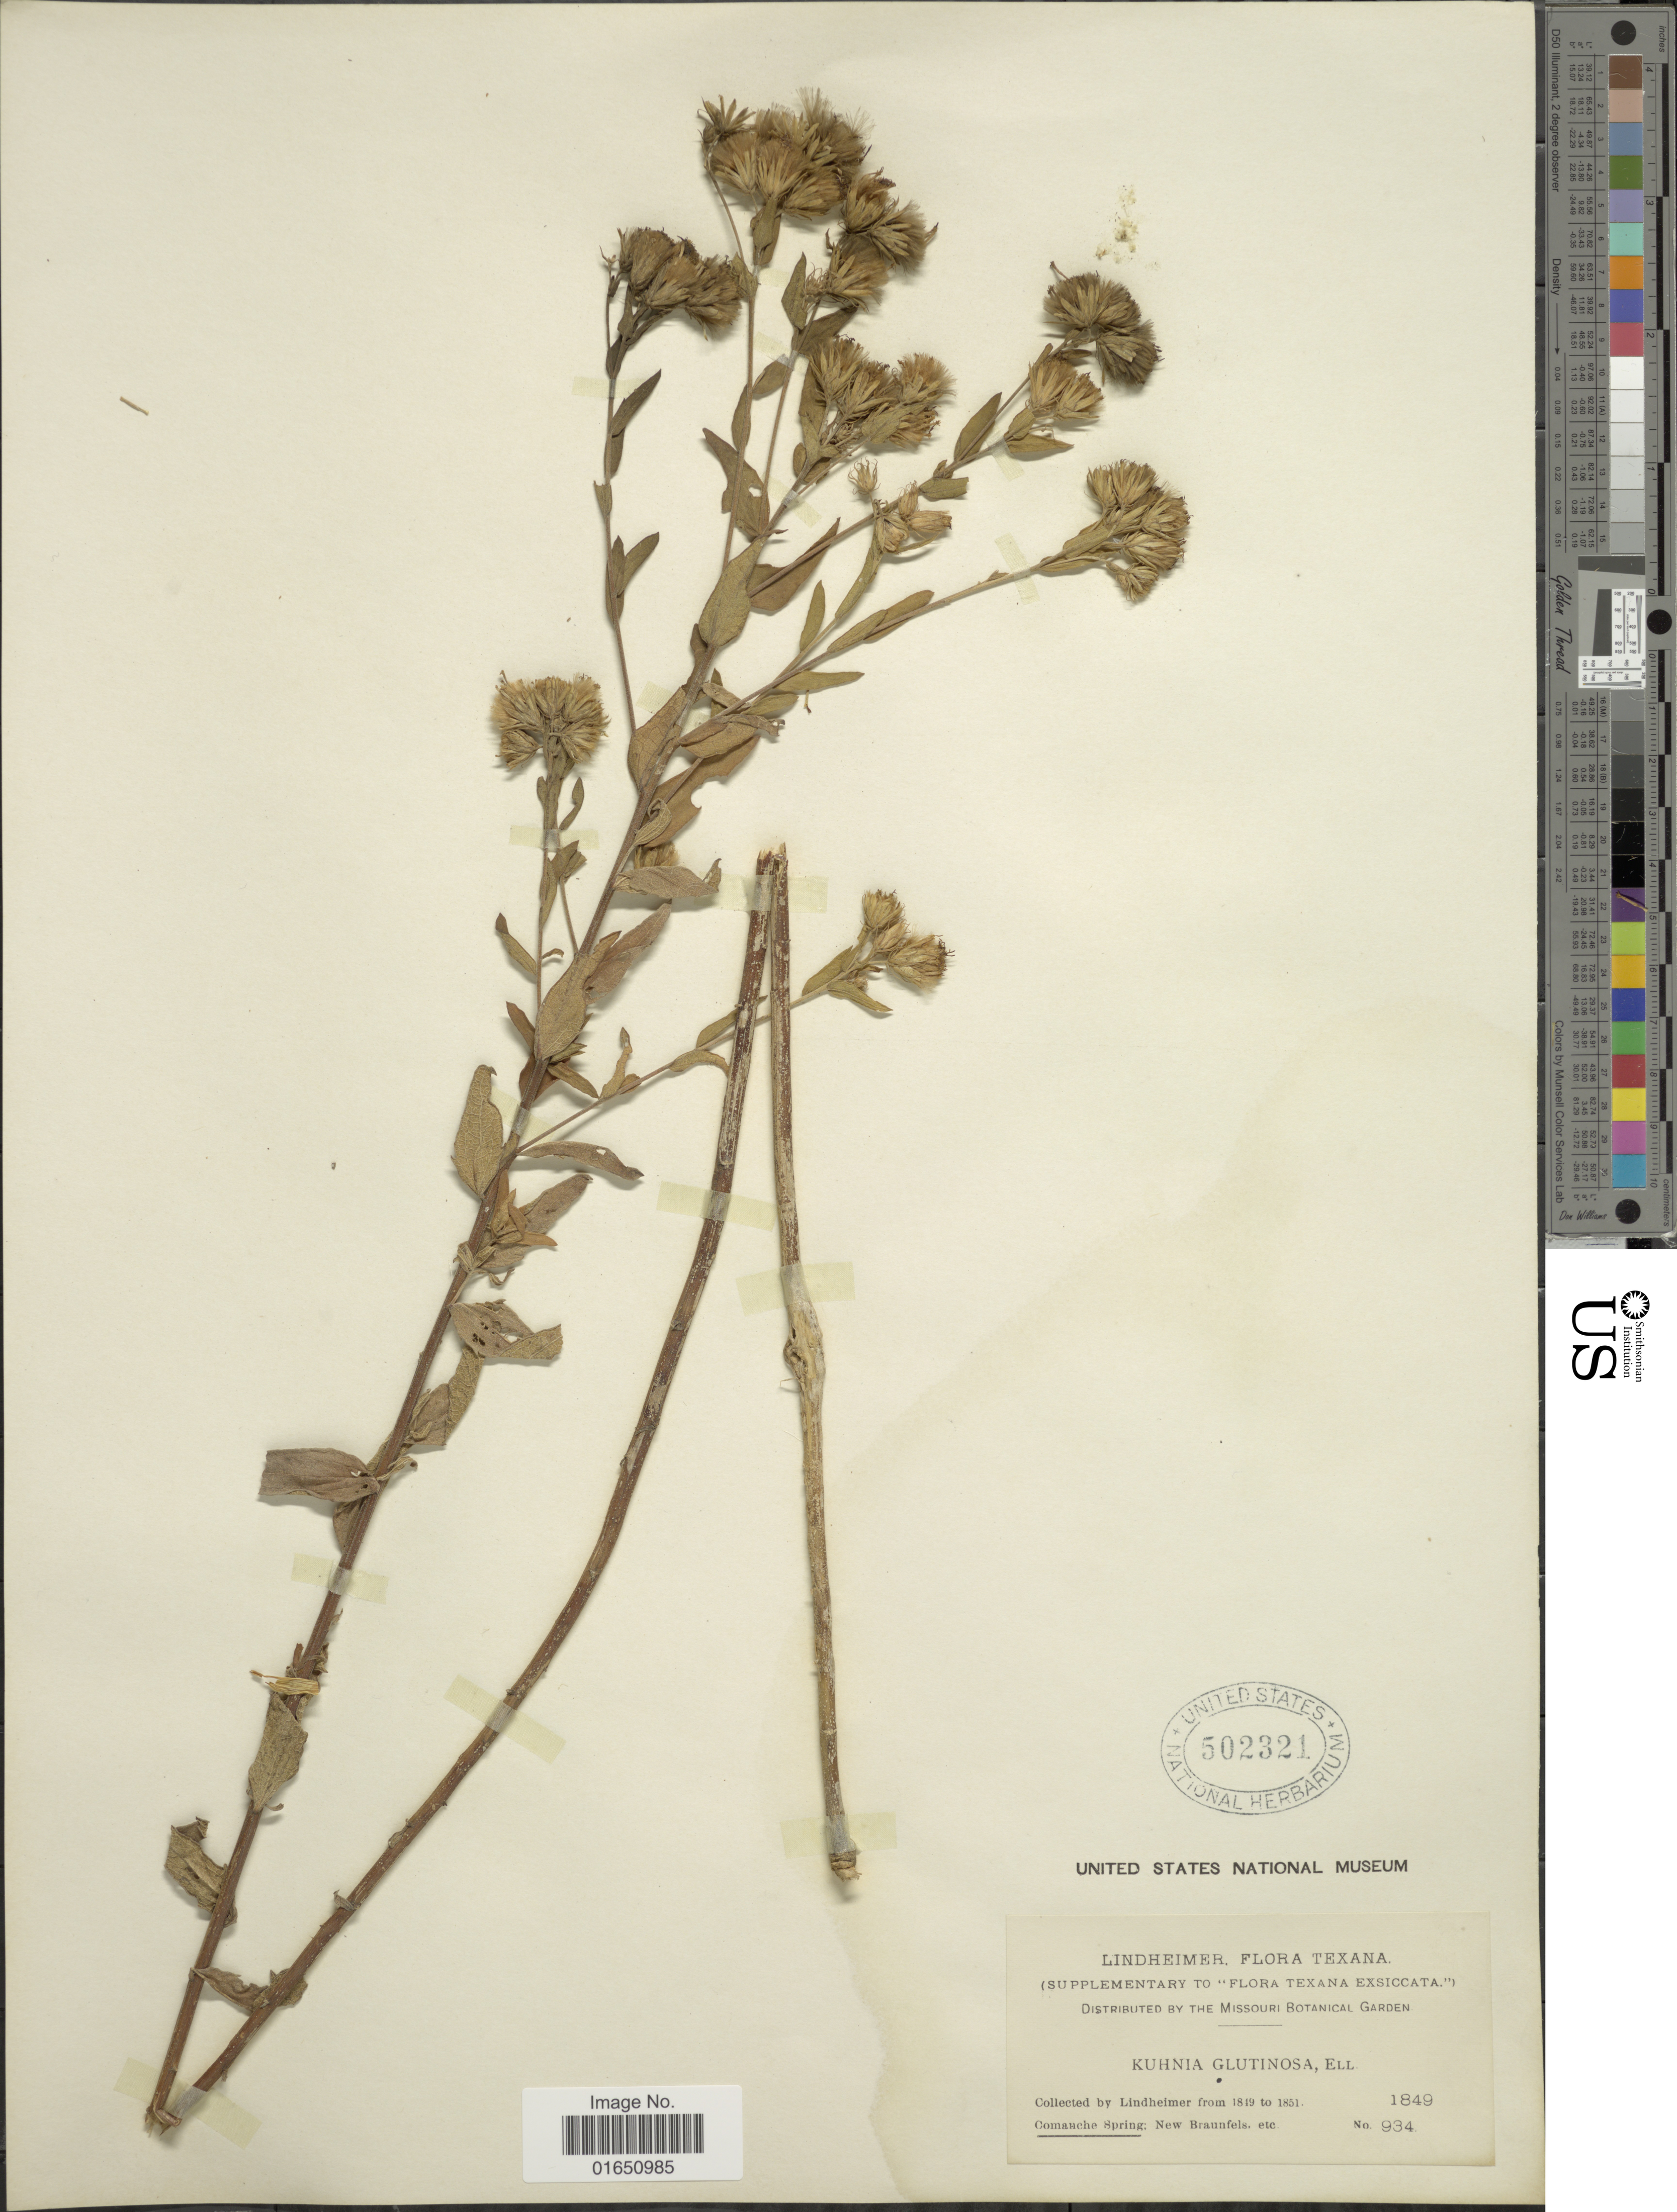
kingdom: Plantae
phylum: Tracheophyta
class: Magnoliopsida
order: Asterales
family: Asteraceae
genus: Brickellia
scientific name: Brickellia eupatorioides var. corymbulosa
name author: (Torr. & A. Gray) Shinners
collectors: -. Lindheimer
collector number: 934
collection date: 1849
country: United States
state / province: Texas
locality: Comache Spring: New Braunfels etc.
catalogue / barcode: US 502321